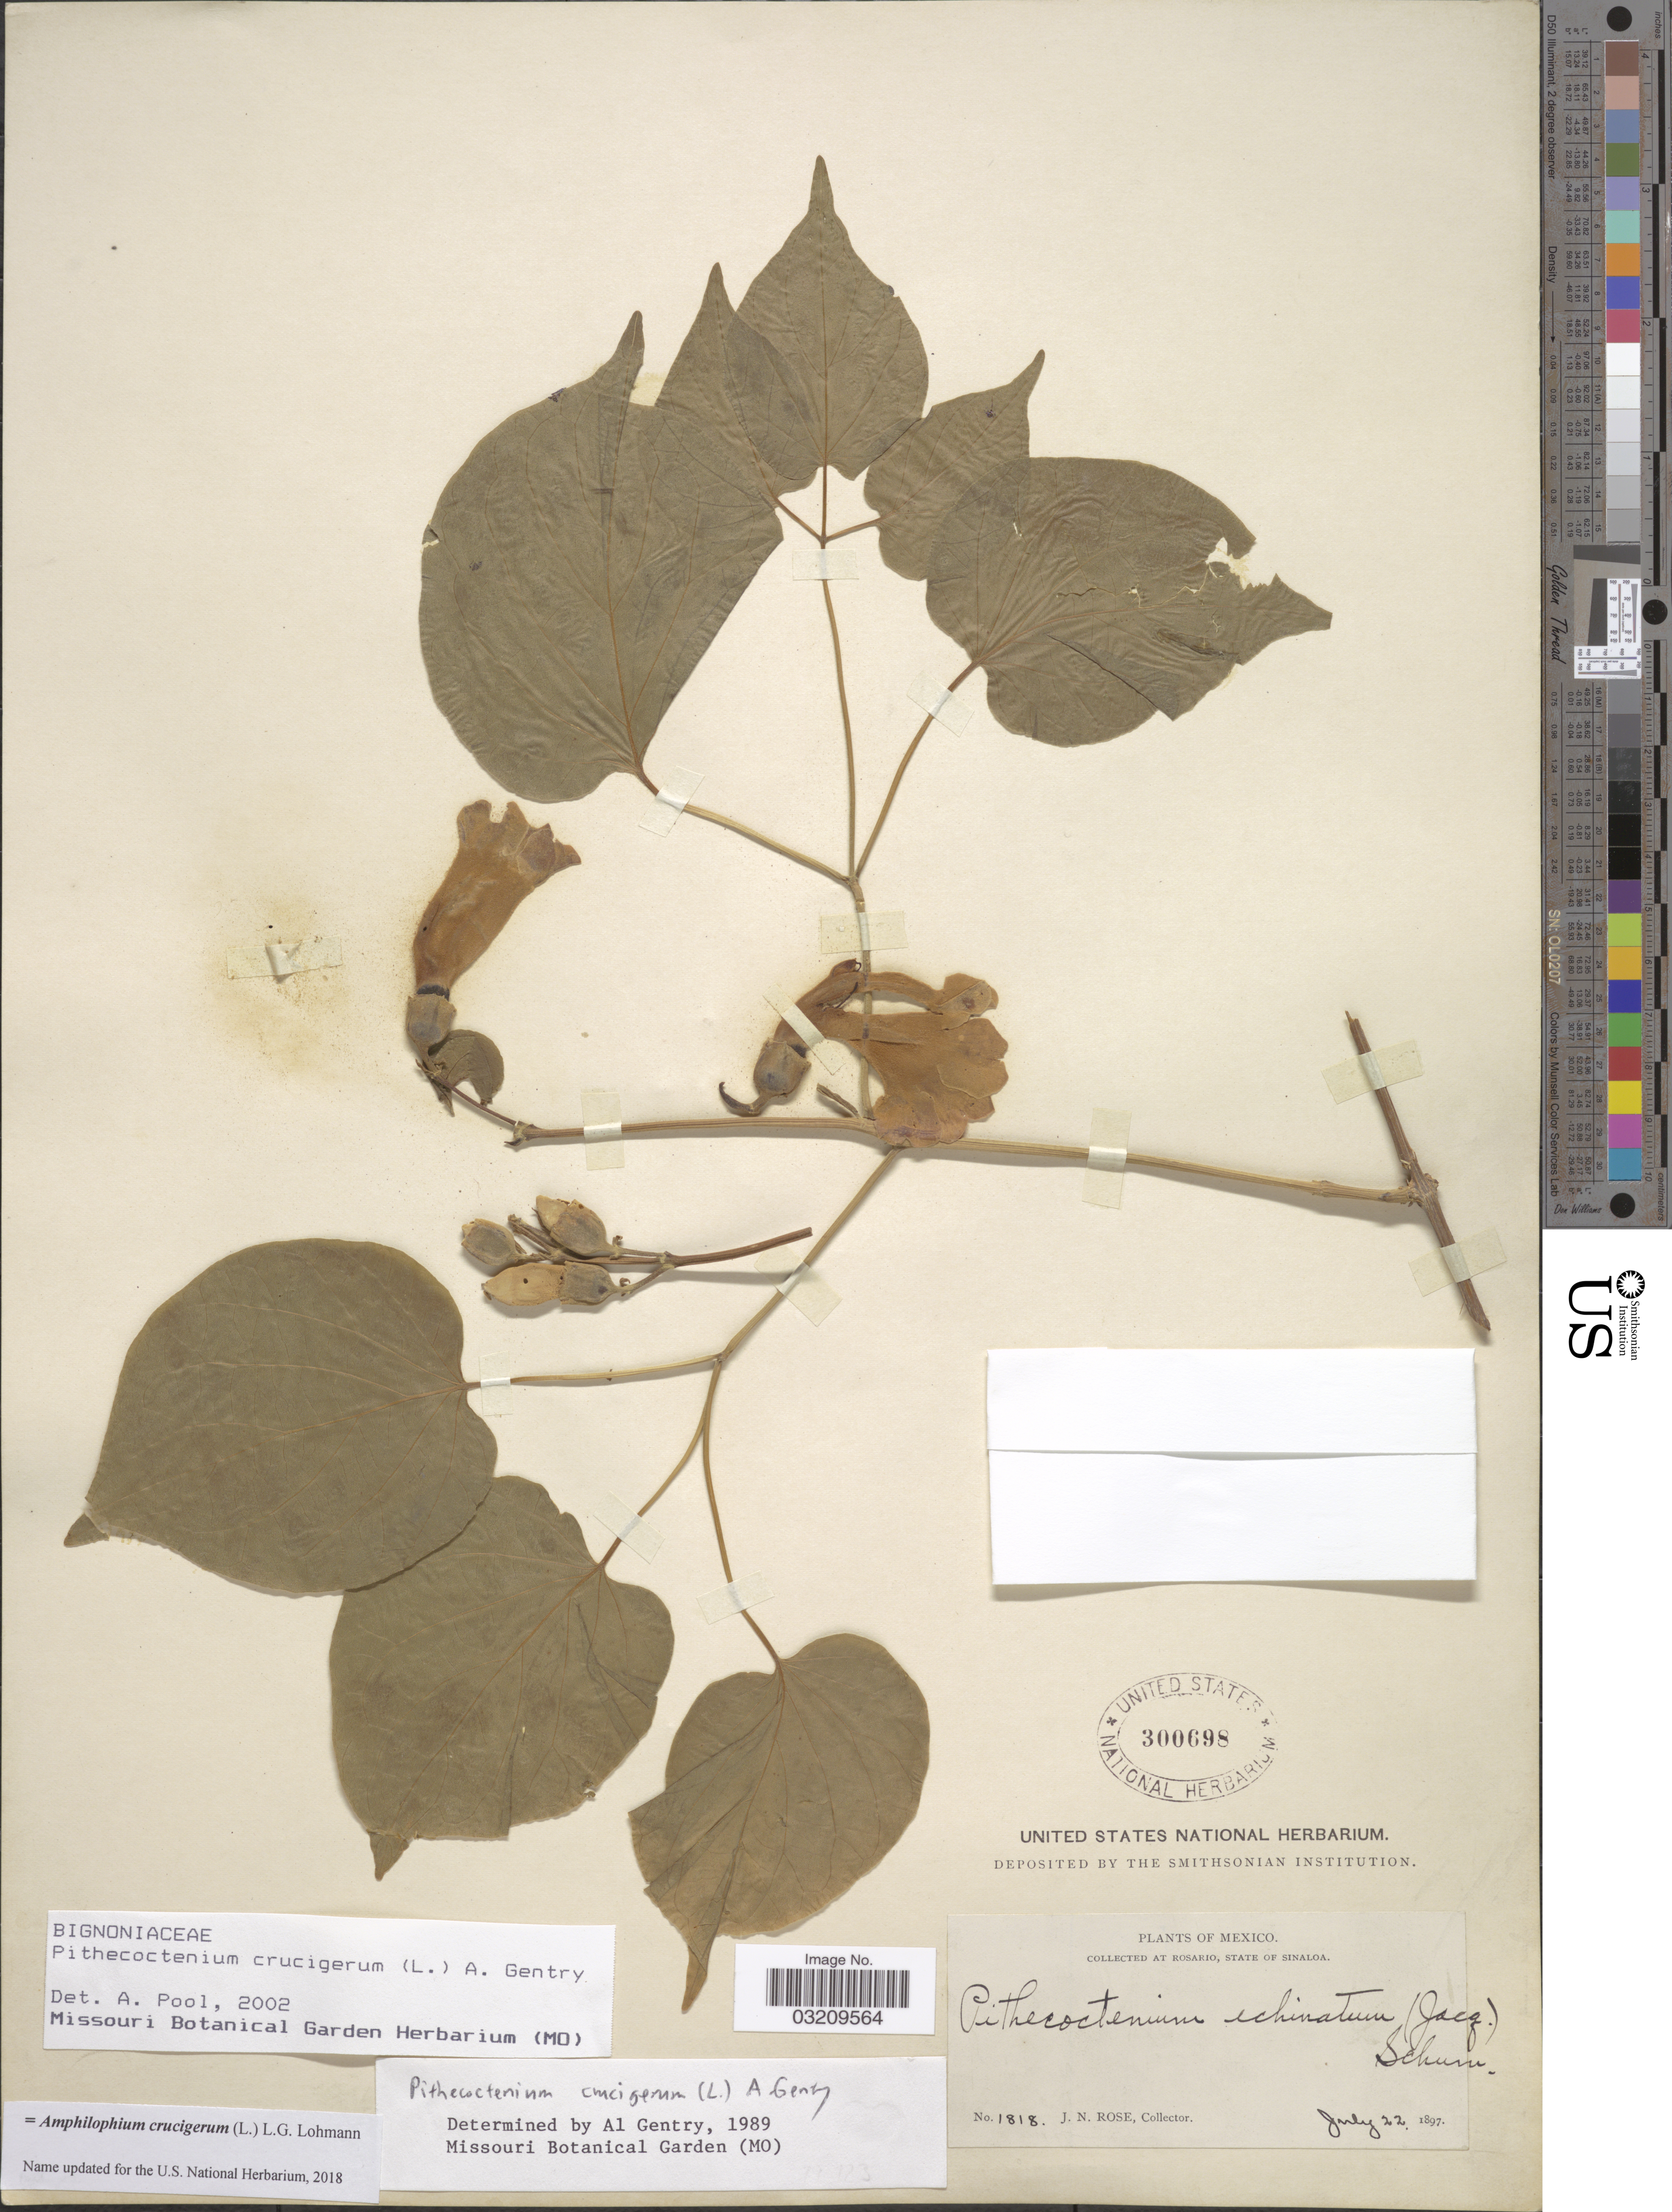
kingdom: Plantae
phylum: Tracheophyta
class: Magnoliopsida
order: Lamiales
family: Bignoniaceae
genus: Amphilophium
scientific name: Amphilophium crucigerum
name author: (L.) L.G. Lohmann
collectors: J. N. Rose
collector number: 1818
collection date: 1897-07-22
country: Mexico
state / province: Sinaloa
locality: Rosario.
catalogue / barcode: US 300698